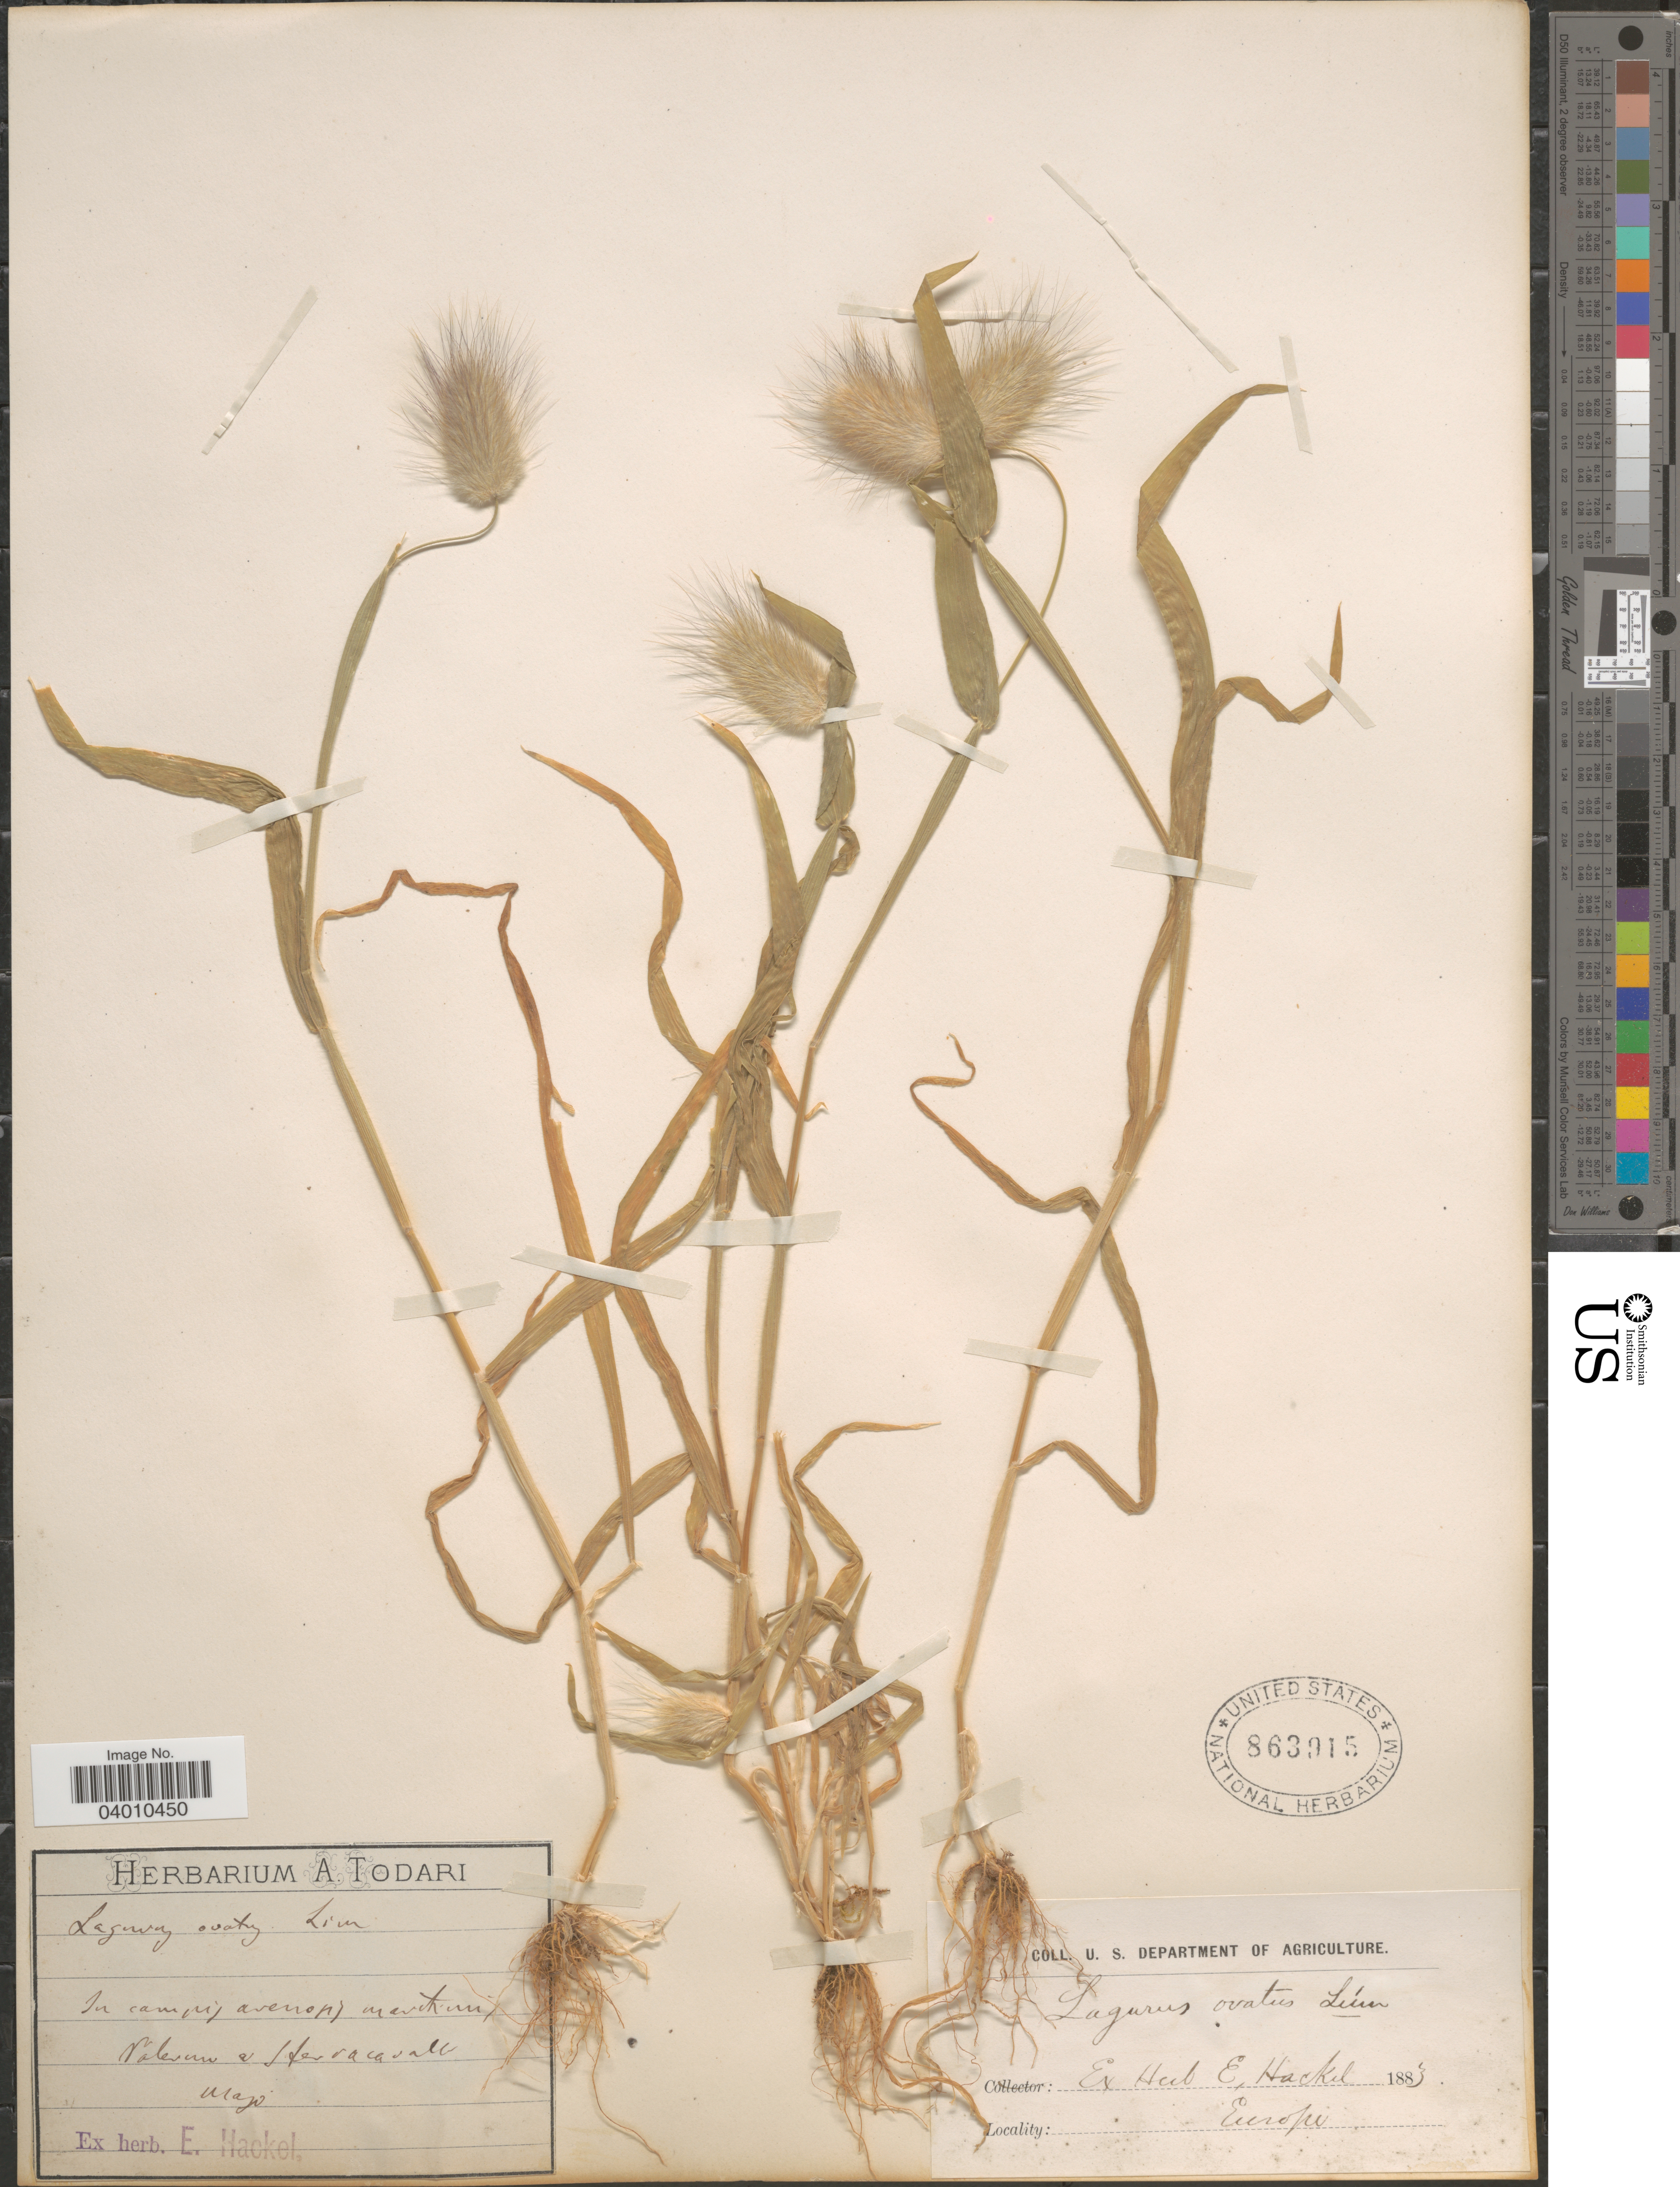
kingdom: Plantae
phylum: Tracheophyta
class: Liliopsida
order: Poales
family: Poaceae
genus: Lagurus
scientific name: Lagurus ovatus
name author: L.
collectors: ex herb. E. Hackel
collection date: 1883-05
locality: In campis arenosis martinum [interpreted] Valesun a Herracavall. Europe. [interpreted]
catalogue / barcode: US 863915